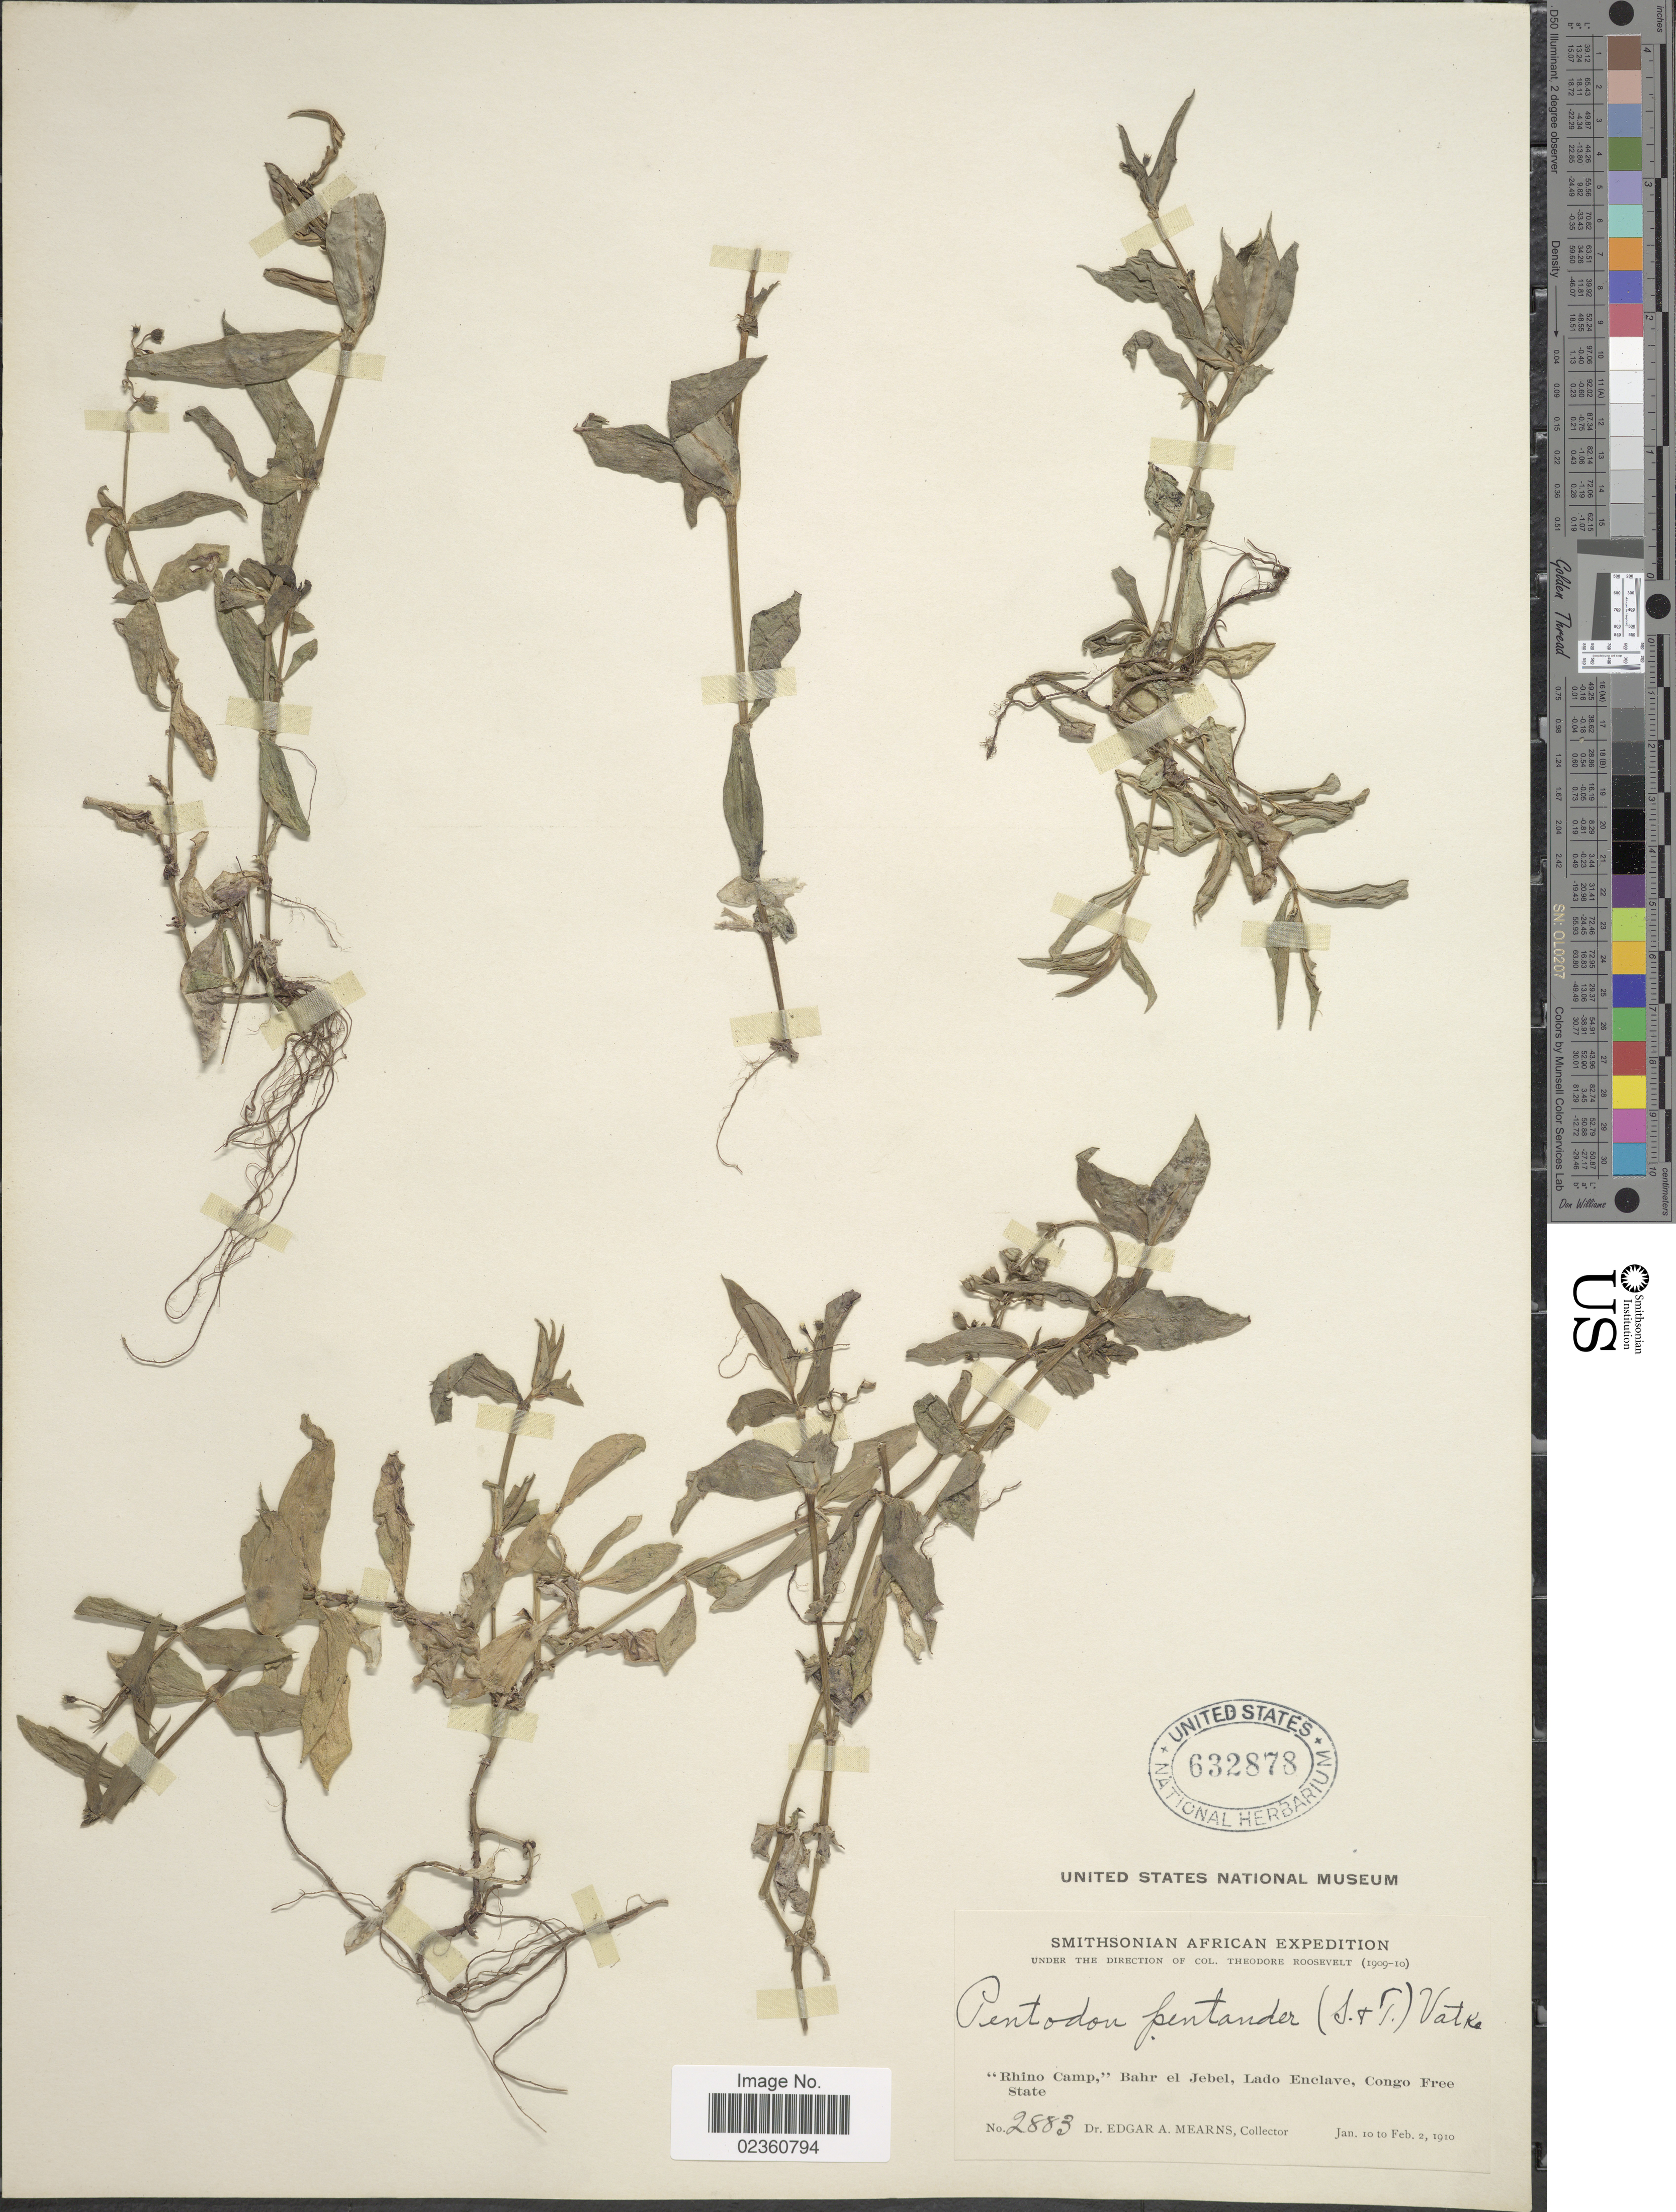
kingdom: Plantae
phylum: Tracheophyta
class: Magnoliopsida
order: Gentianales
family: Rubiaceae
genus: Pentodon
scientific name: Pentodon pentandrus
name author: (Schumach. & Thonn.) Vatke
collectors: E. A. Mearns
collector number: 2883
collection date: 1910-01-10/1910-10-02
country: South Sudan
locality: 'Rhino Camp,' Bahr el Jebel, Lado Enclave, Congo Free State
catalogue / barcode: US 632878